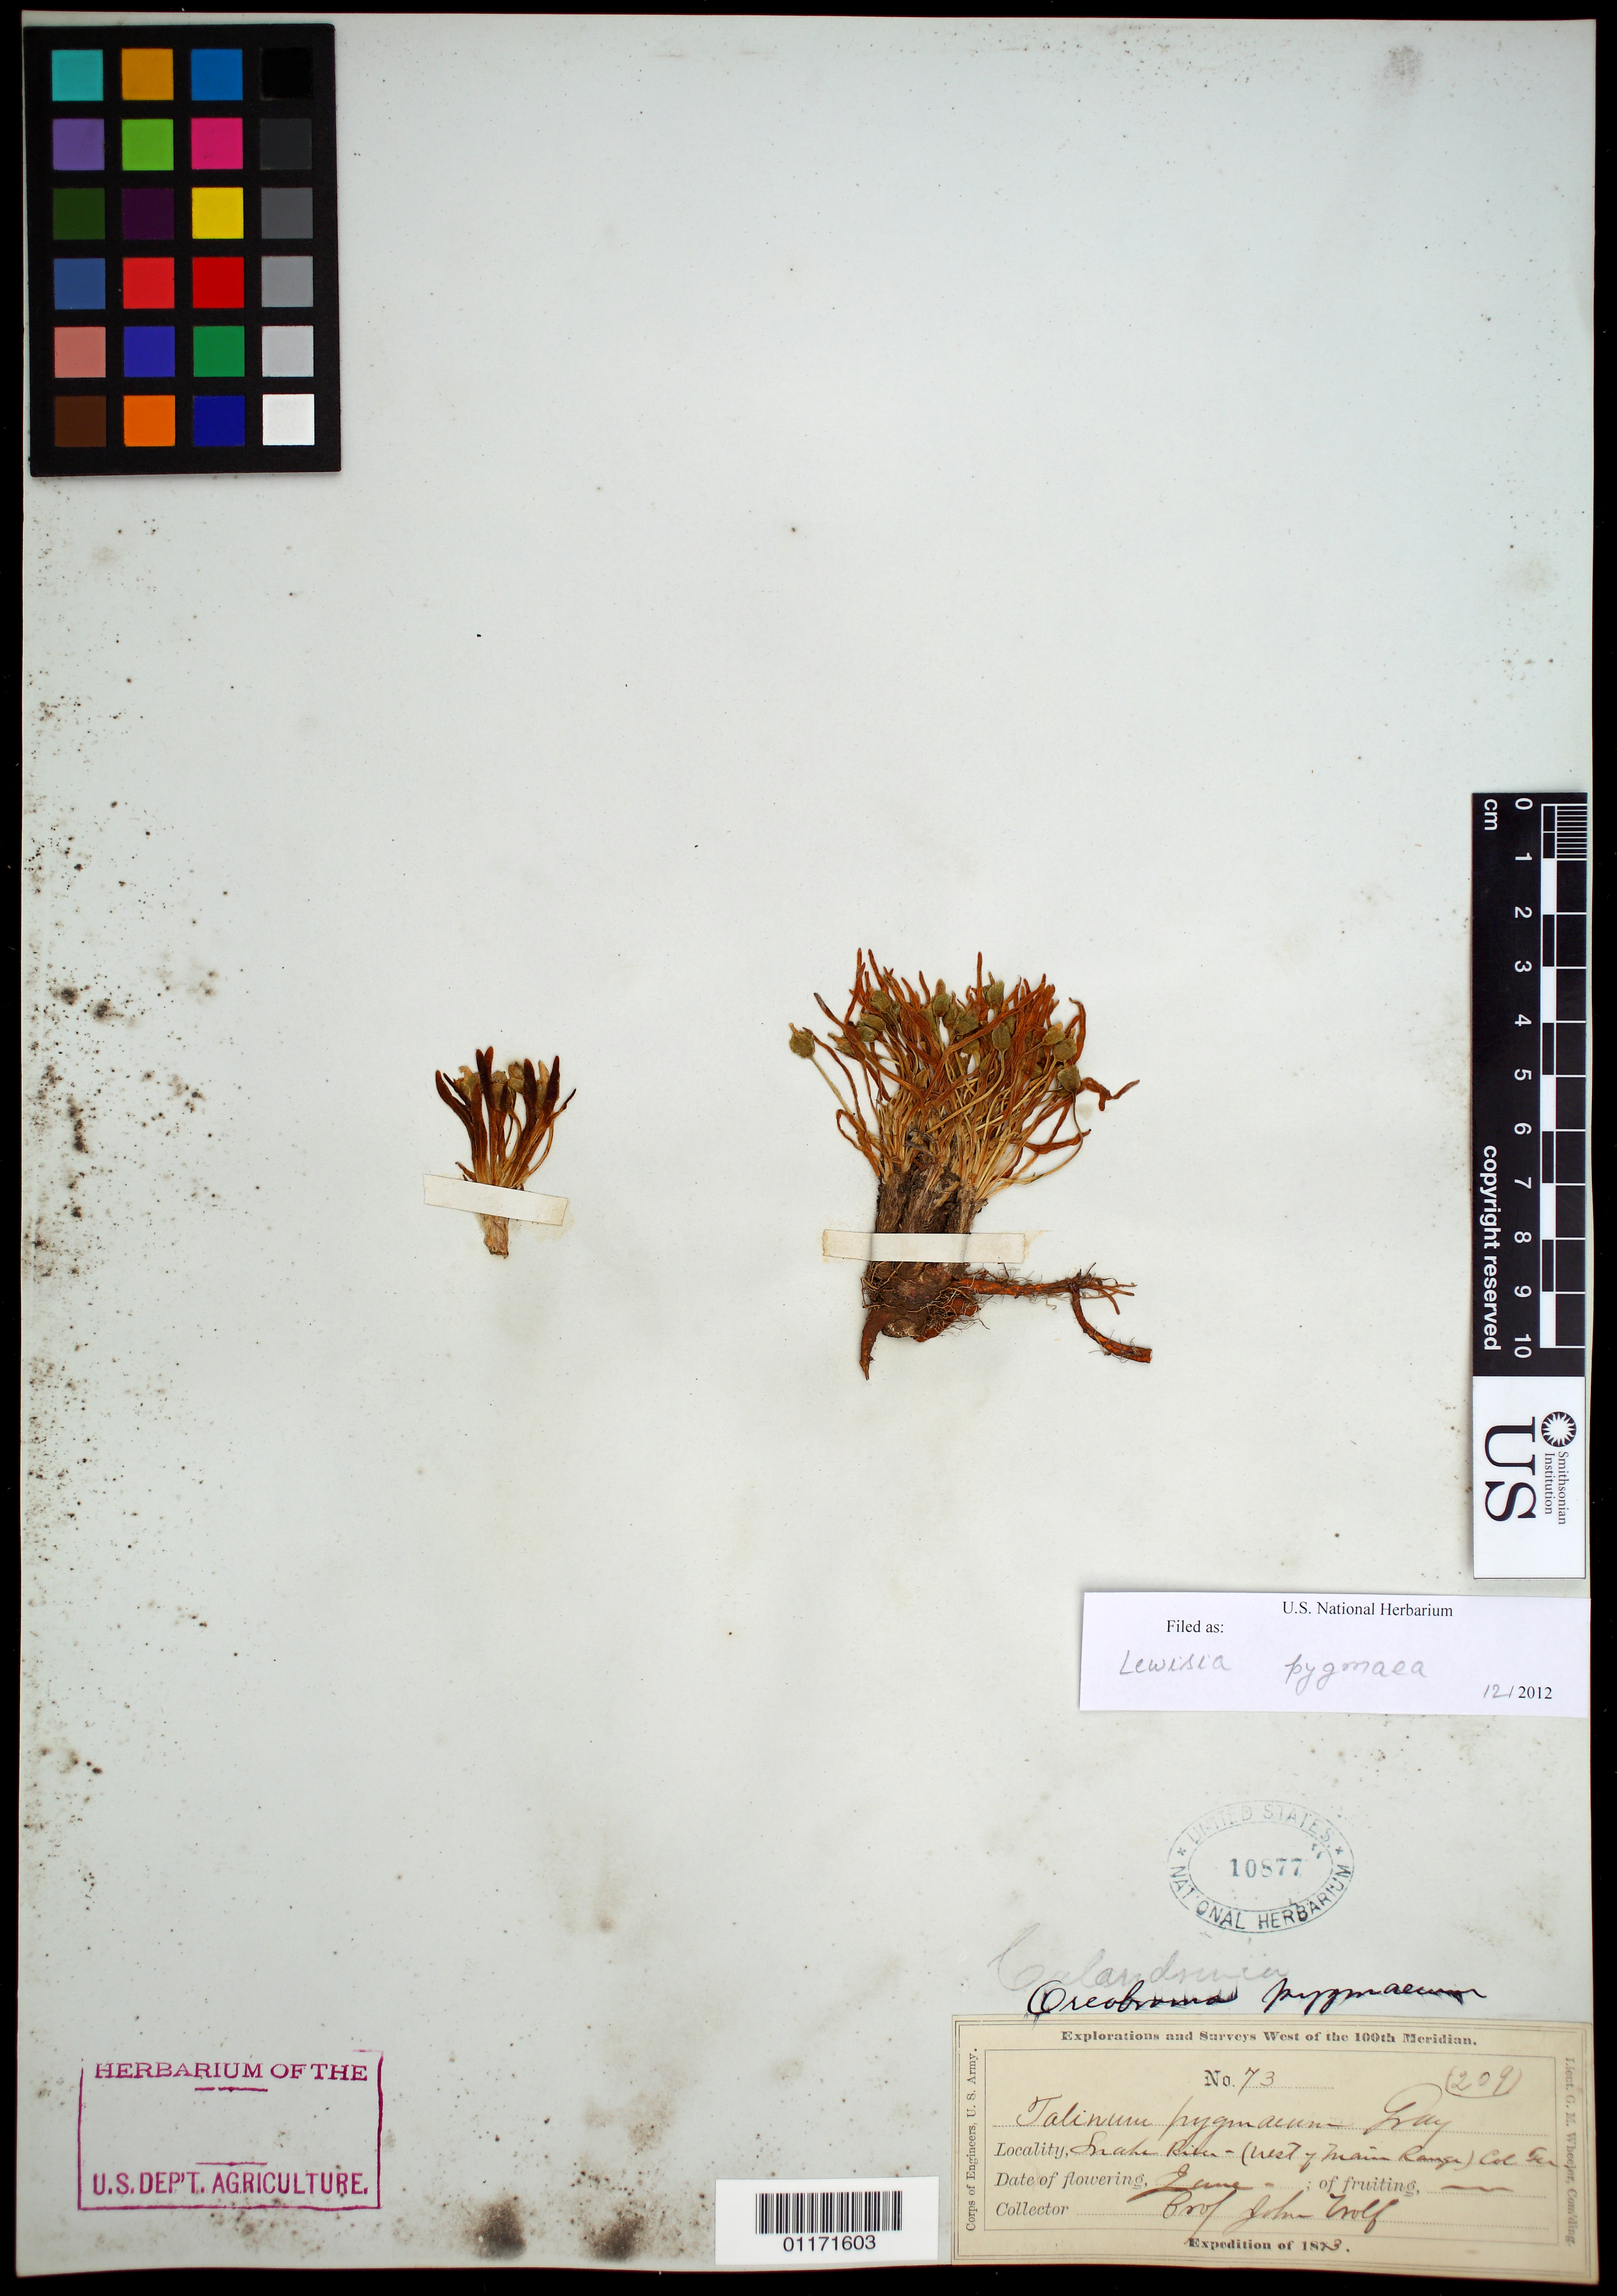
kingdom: Plantae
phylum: Tracheophyta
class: Magnoliopsida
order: Caryophyllales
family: Montiaceae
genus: Lewisia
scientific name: Lewisia pygmaea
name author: (A. Gray) B.L. Rob.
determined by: Strong, Mark T., (BOT), Smithsonian Institution - National Museum of Natural History (UNITED STATES)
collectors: J. Wolf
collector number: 73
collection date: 1873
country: United States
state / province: Colorado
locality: Snake River.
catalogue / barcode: US 10877